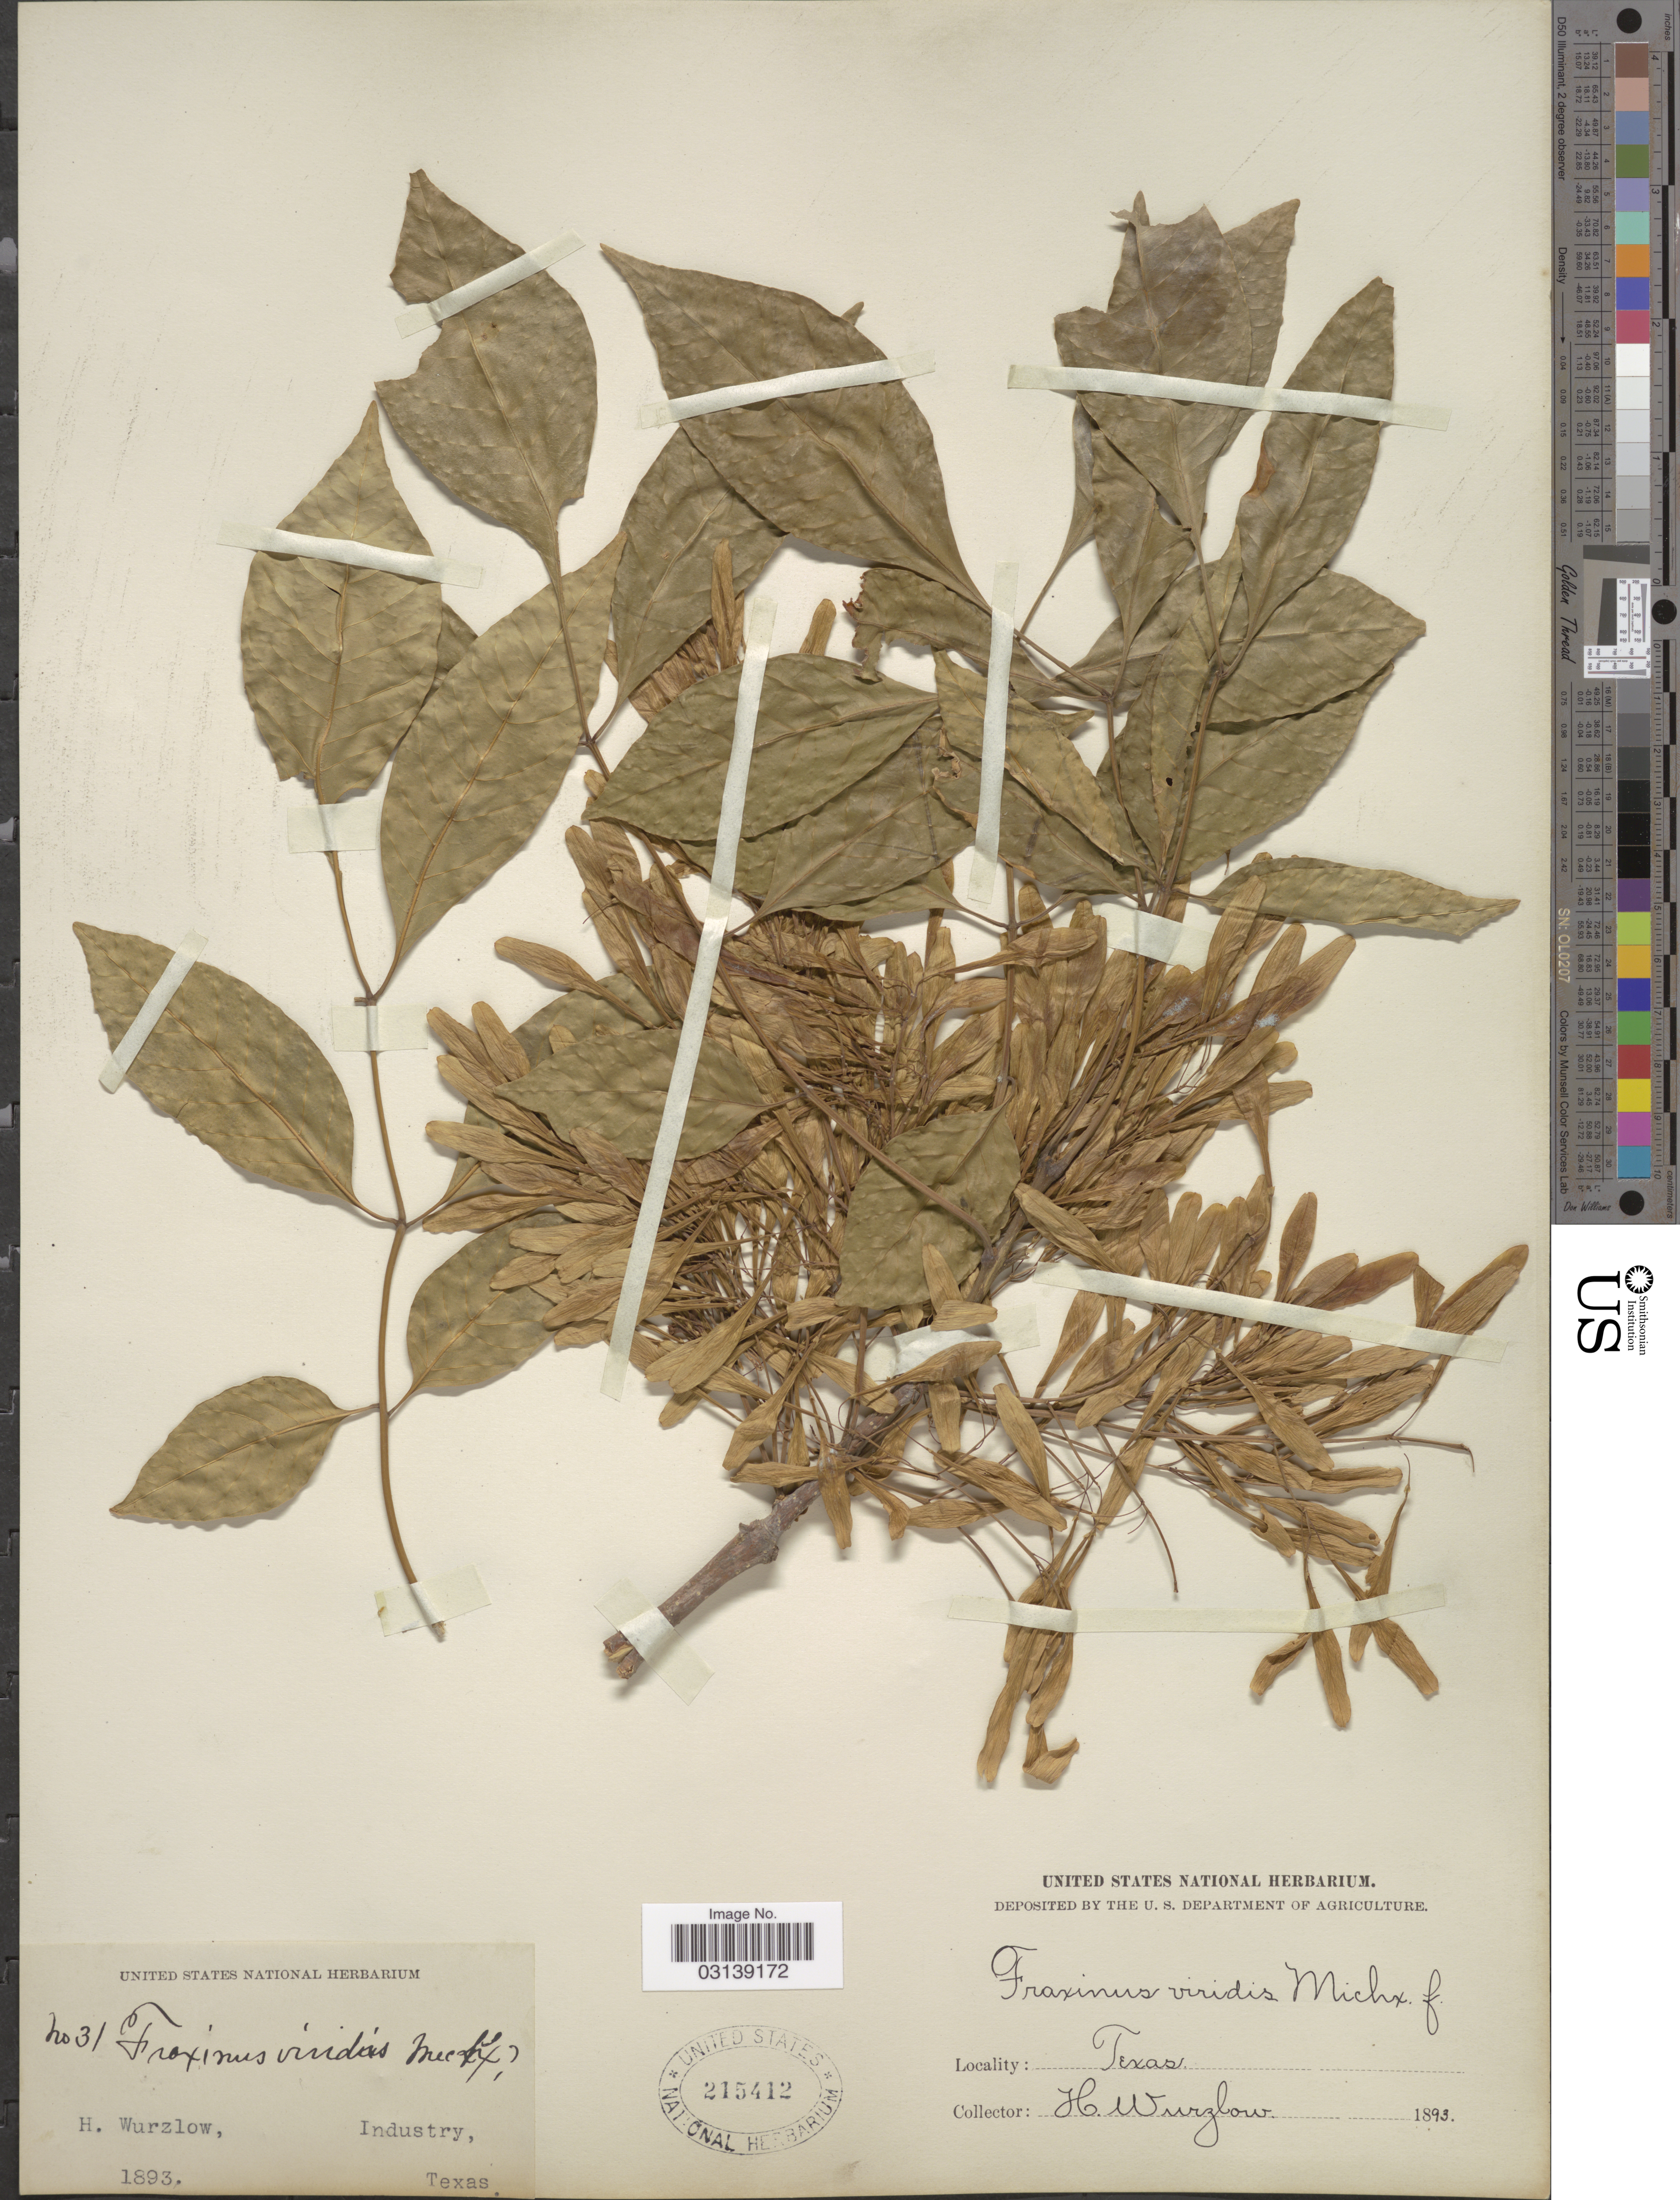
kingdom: Plantae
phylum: Tracheophyta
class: Magnoliopsida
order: Lamiales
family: Oleaceae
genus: Fraxinus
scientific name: Fraxinus pennsylvanica var. lanceolata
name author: Sarg.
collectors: H. Wurzlow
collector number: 31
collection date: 1893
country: United States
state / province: Texas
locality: Industry.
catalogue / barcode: US 215412